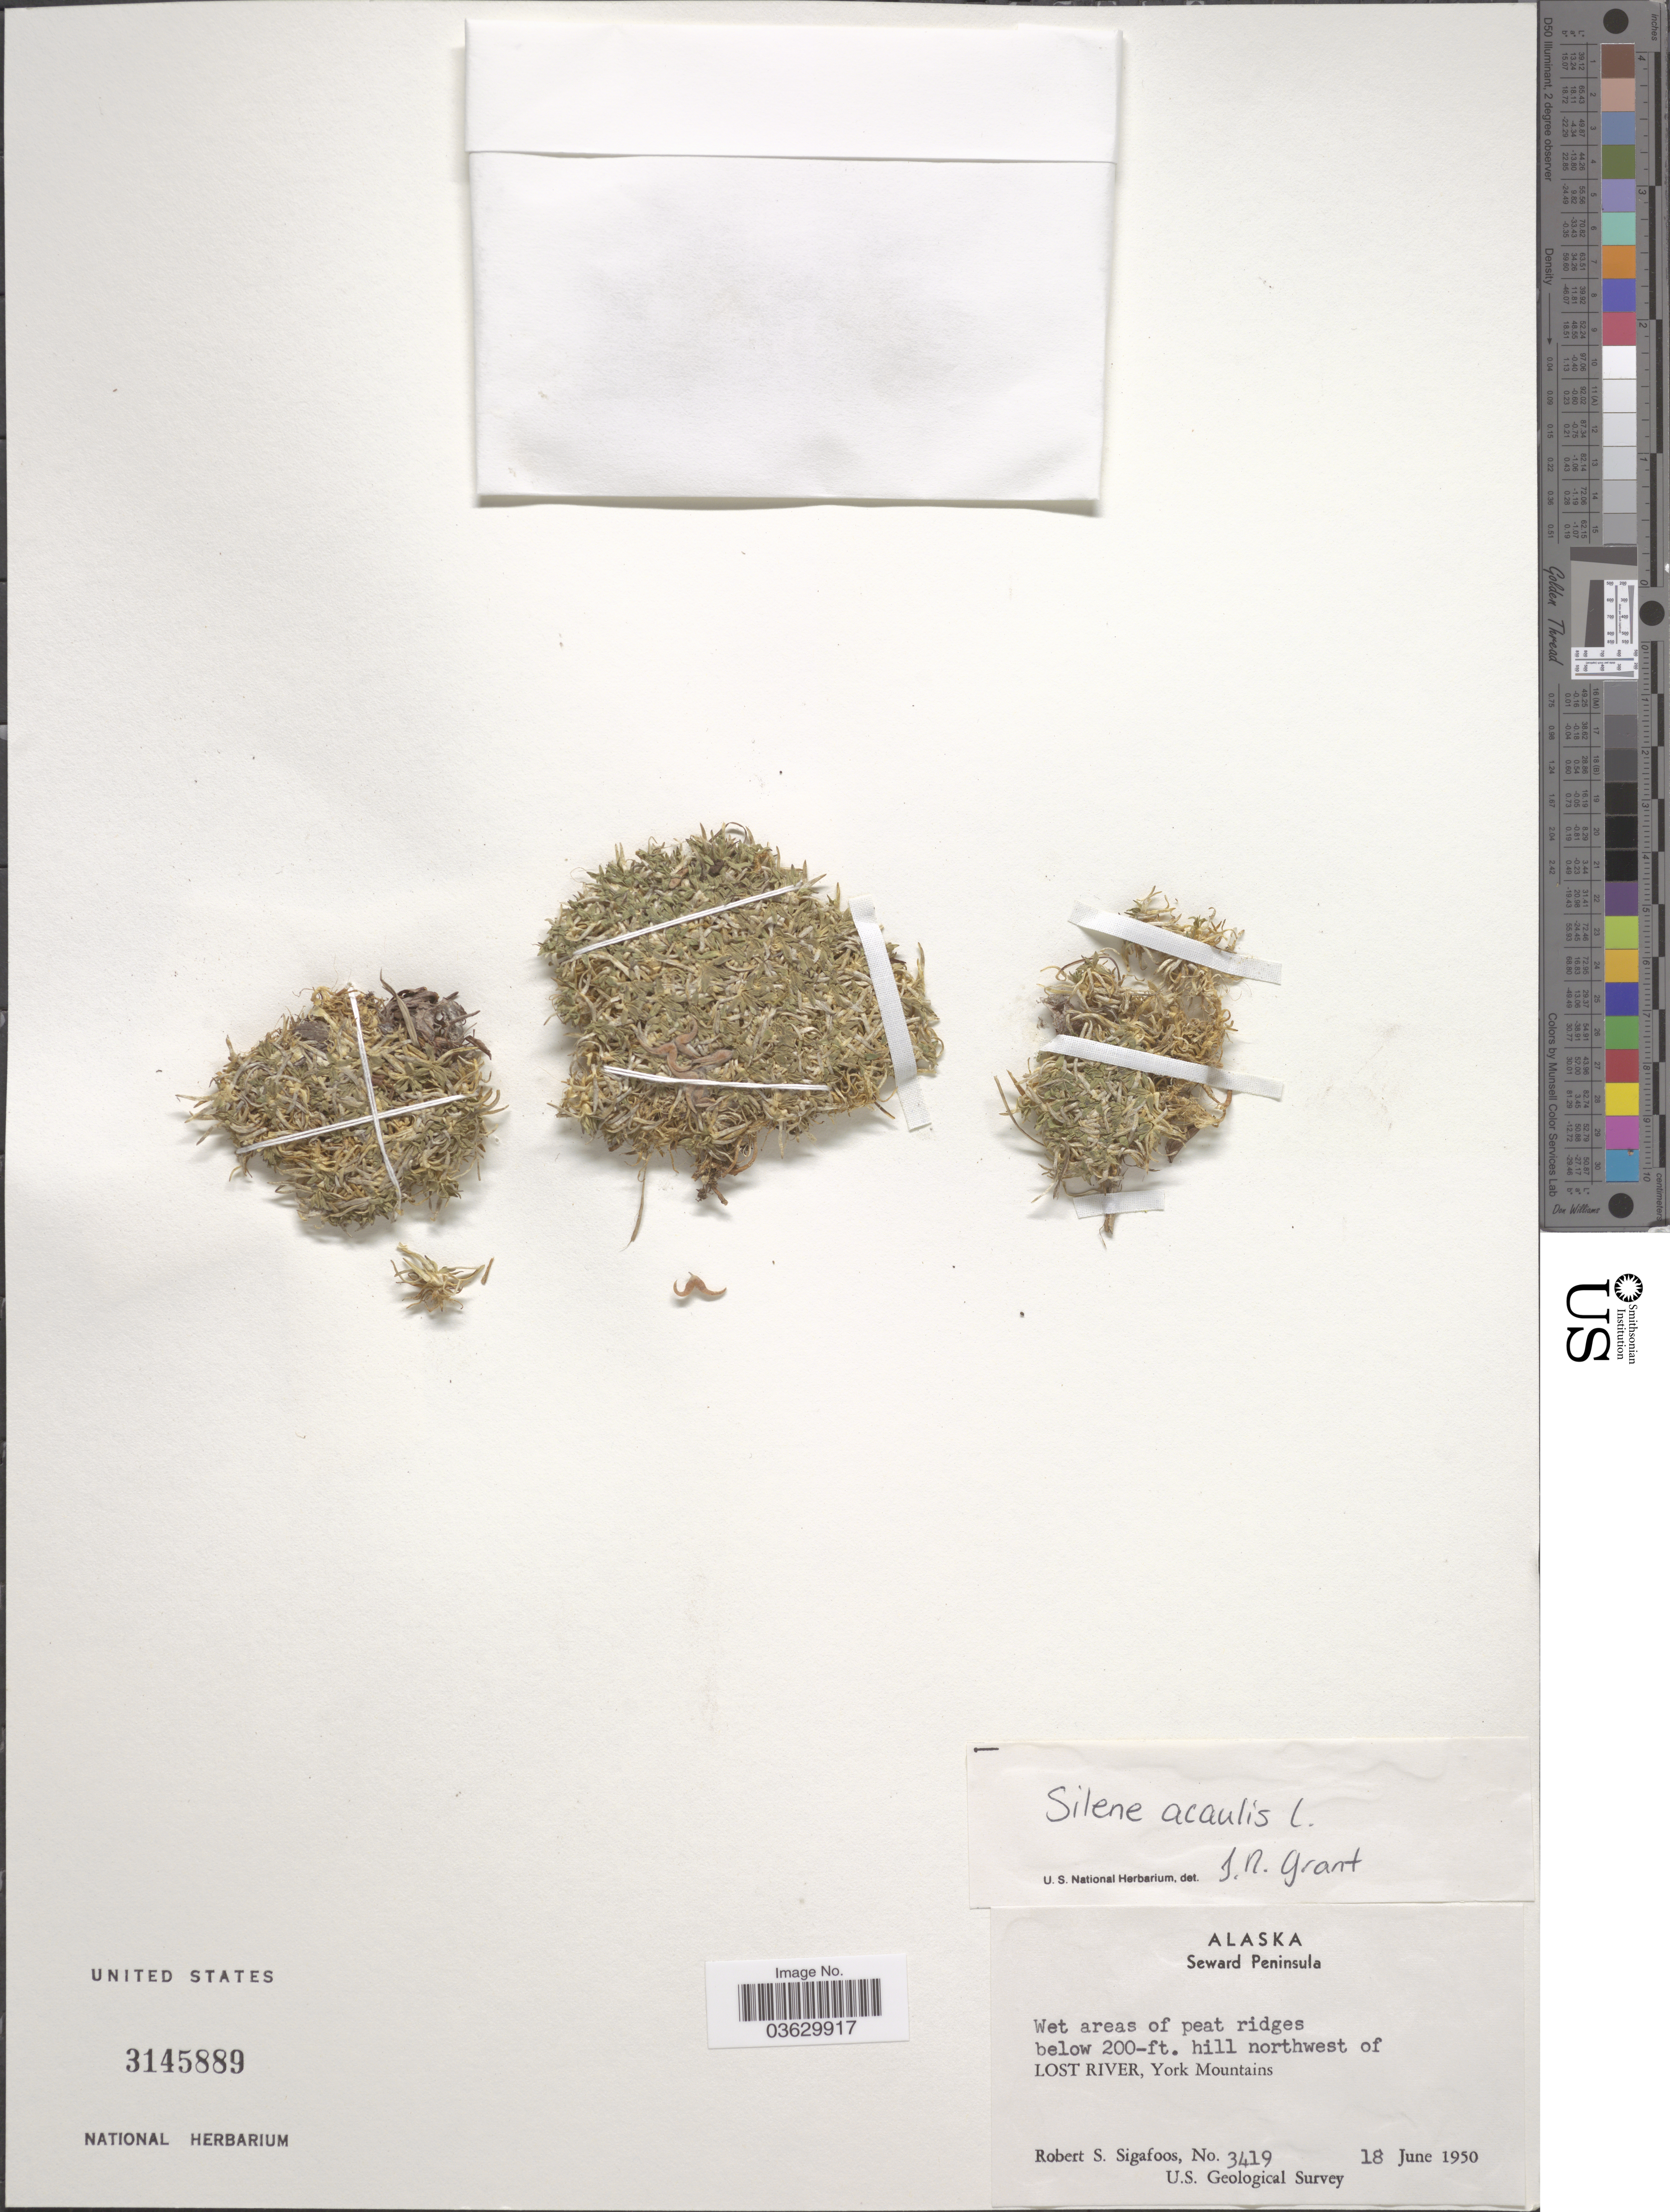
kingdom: Plantae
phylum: Tracheophyta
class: Magnoliopsida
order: Caryophyllales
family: Caryophyllaceae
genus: Silene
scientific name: Silene acaulis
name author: (L.) Jacq.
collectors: R. Sigafoos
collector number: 3419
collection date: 1950-06-18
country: United States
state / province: Alaska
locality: Seward Peninsula. Hill northwest of Lost River, York Mountains.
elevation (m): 61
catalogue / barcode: US 3145889